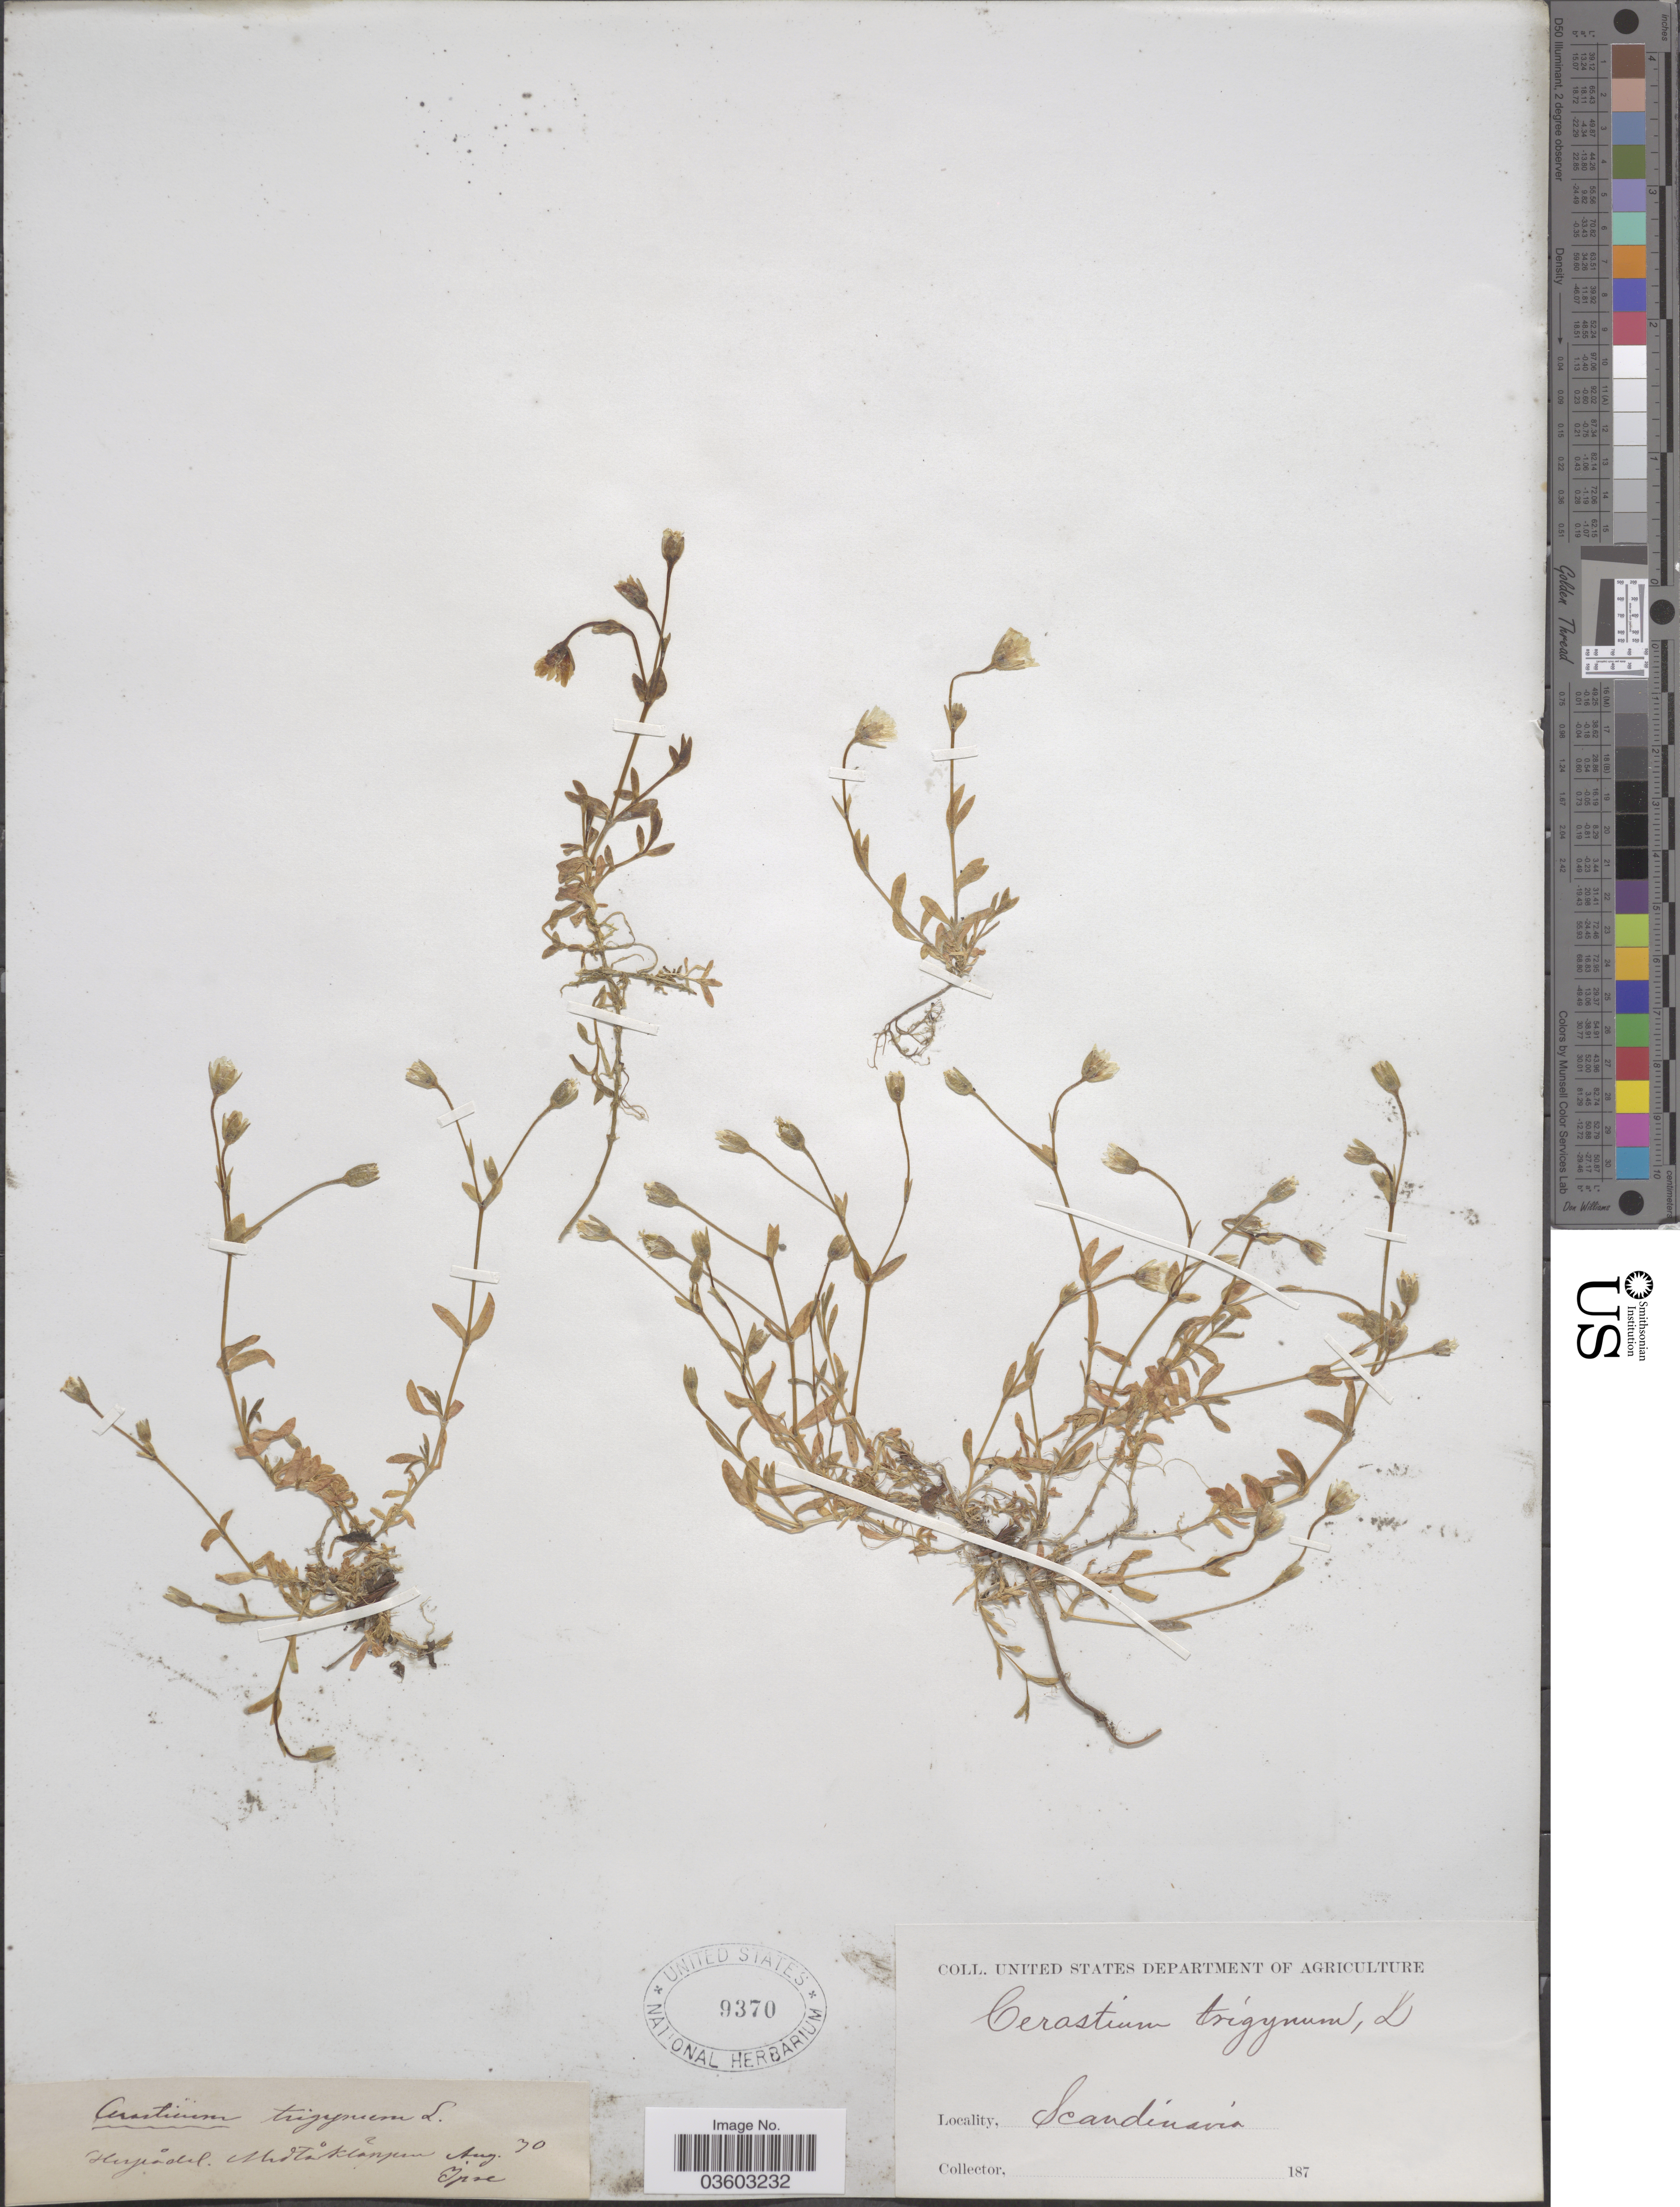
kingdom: Plantae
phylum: Tracheophyta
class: Magnoliopsida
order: Caryophyllales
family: Caryophyllaceae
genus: Dichodon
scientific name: Dichodon cerastoides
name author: (L.) Rchb.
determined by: U.S. National Herbarium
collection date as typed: Transcribed d/m/y: /8/70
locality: Scandinavia. Hupådel. Midtåkláppen [interpreted].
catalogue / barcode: US 9370